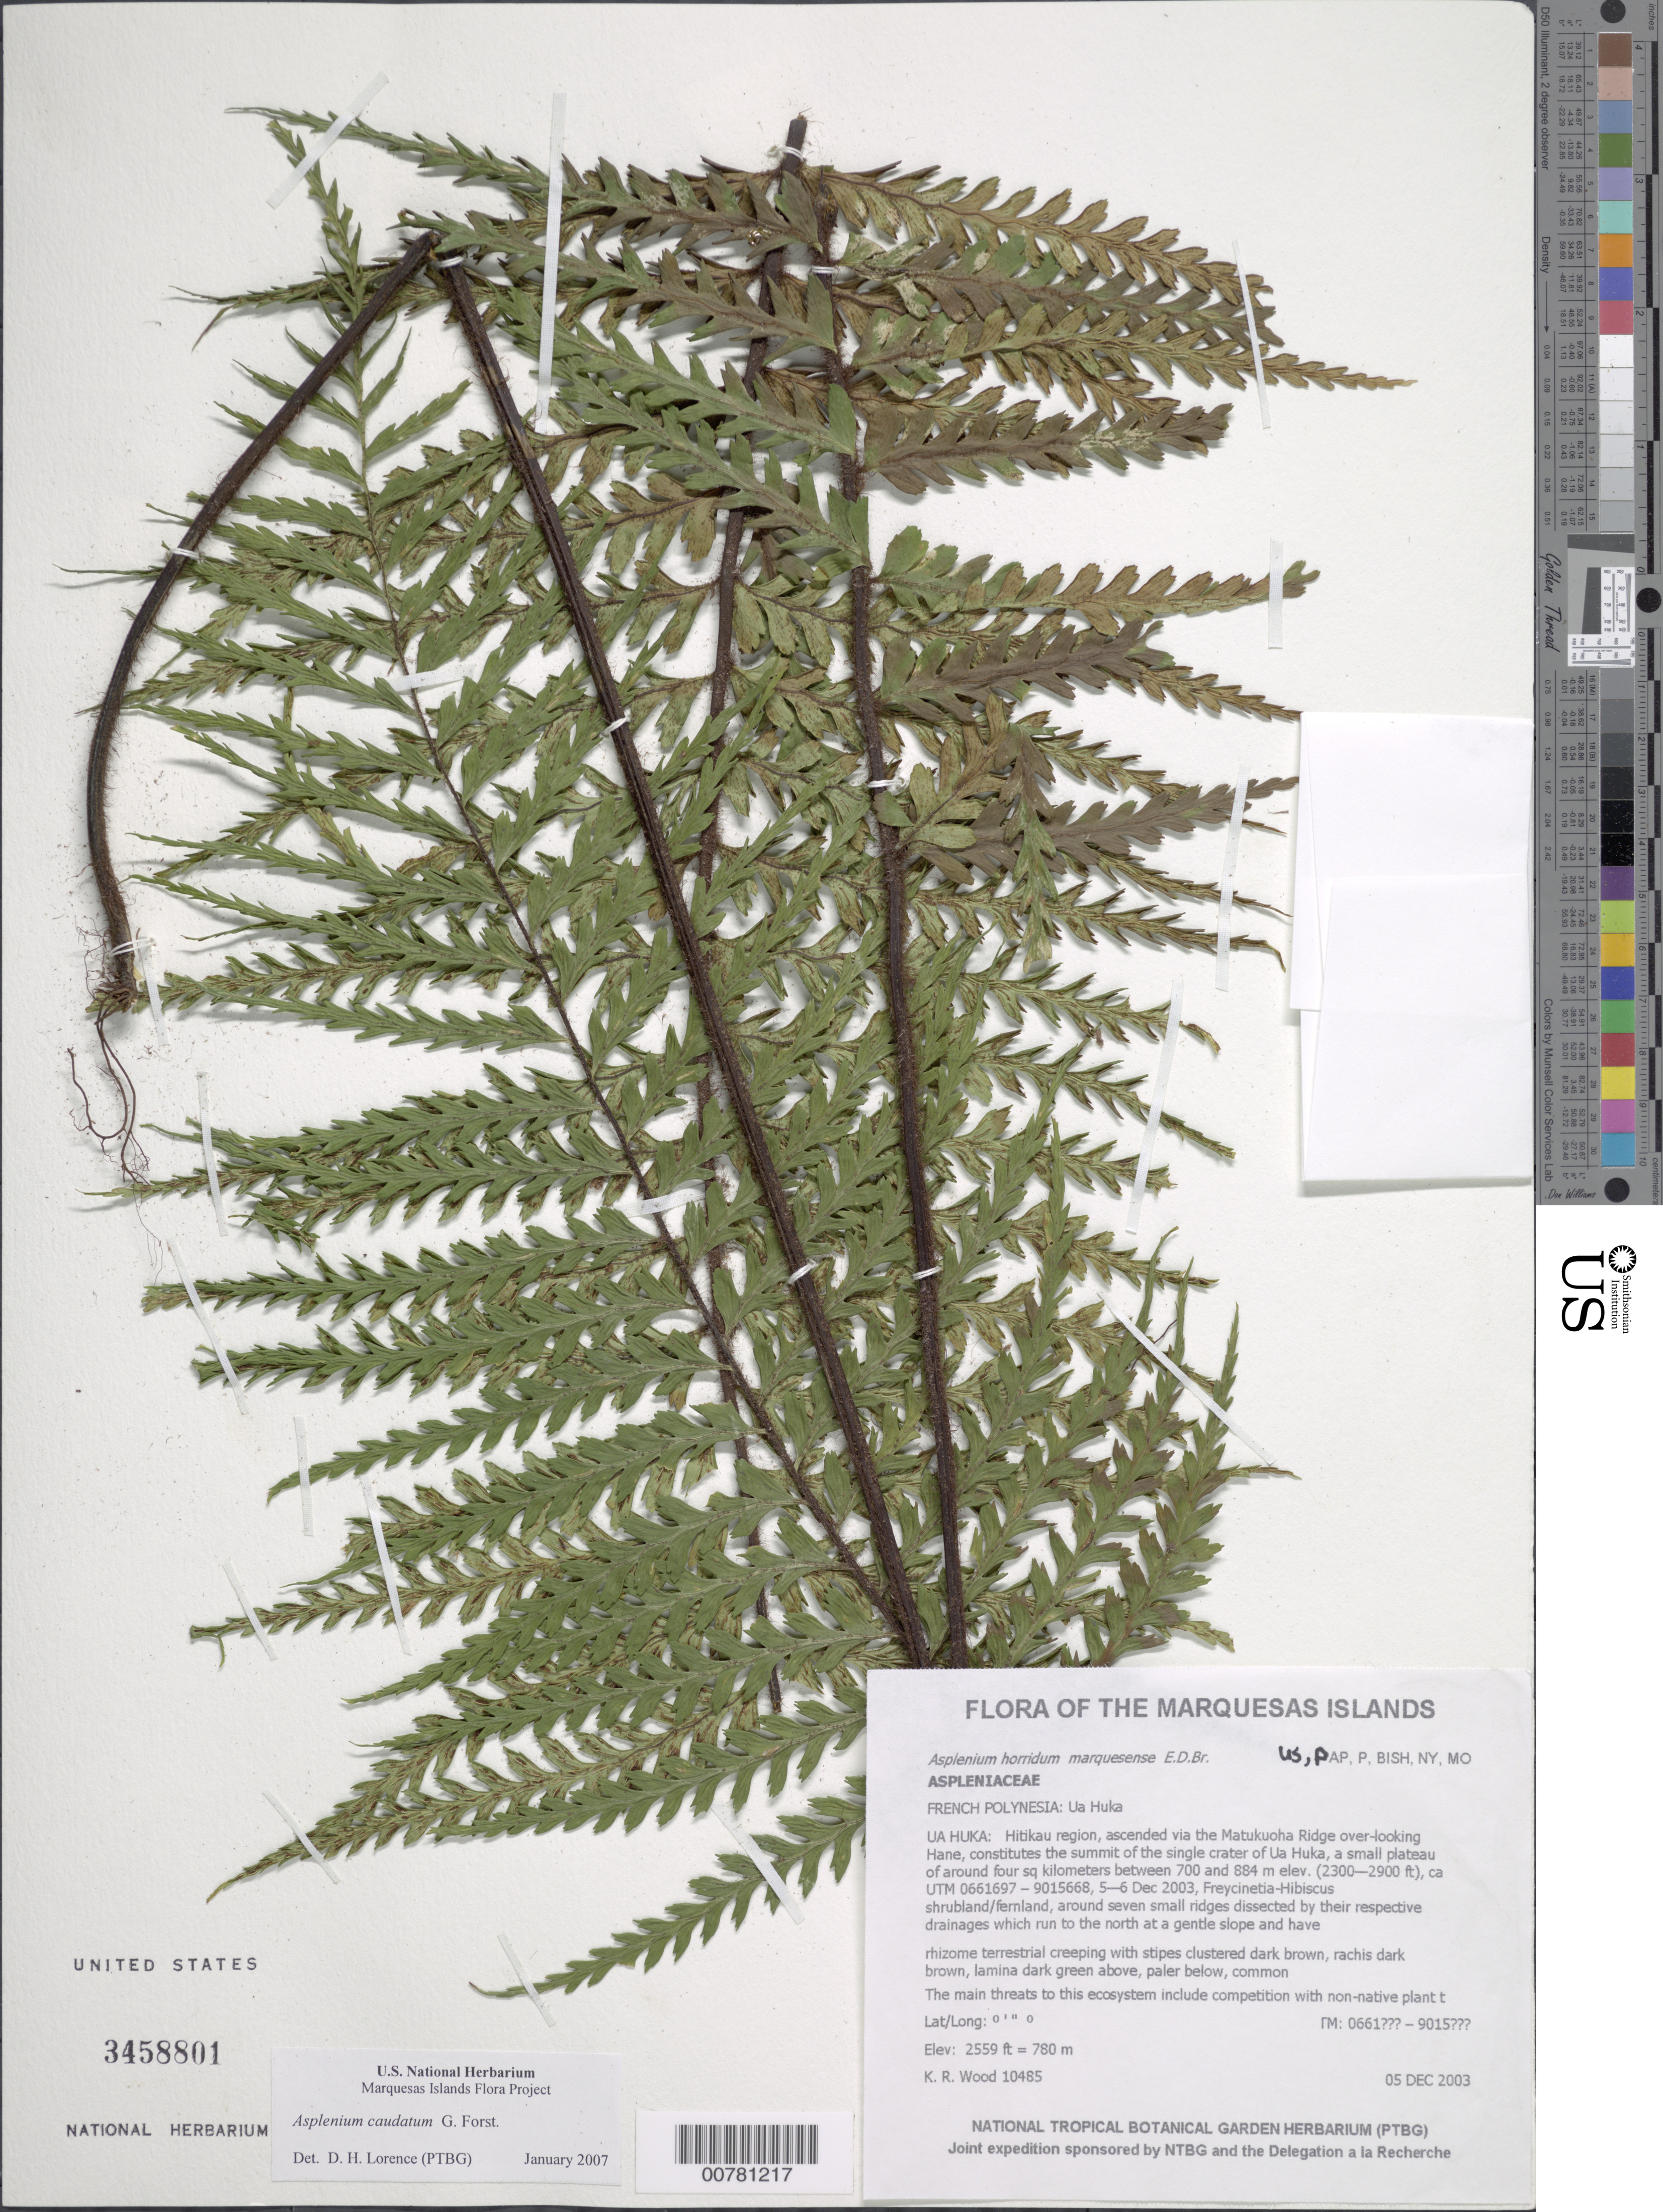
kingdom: Plantae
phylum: Tracheophyta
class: Polypodiopsida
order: Polypodiales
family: Aspleniaceae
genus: Asplenium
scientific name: Asplenium horridum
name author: Kaulf.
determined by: Wagner, W. L., (BOT), Smithsonian Institution - National Museum of Natural History (UNITED STATES)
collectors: K. R. Wood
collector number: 10485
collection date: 2003-12-05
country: French Polynesia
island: Ua Huka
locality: Hitikau region, ascended via the Matukuoha Ridge over-looking Hane, constitutes the summit of the single crater of Ua Huka, a small plateau of around four sq kilometers between 700 and 884 m elev. (2300-2900 ft)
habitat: Freycinetia - Hibiscus shrubland/fernland, around 7 small ridges dissected by their respective drainages which run to the north at a gentle slope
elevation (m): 780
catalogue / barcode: US 3458801